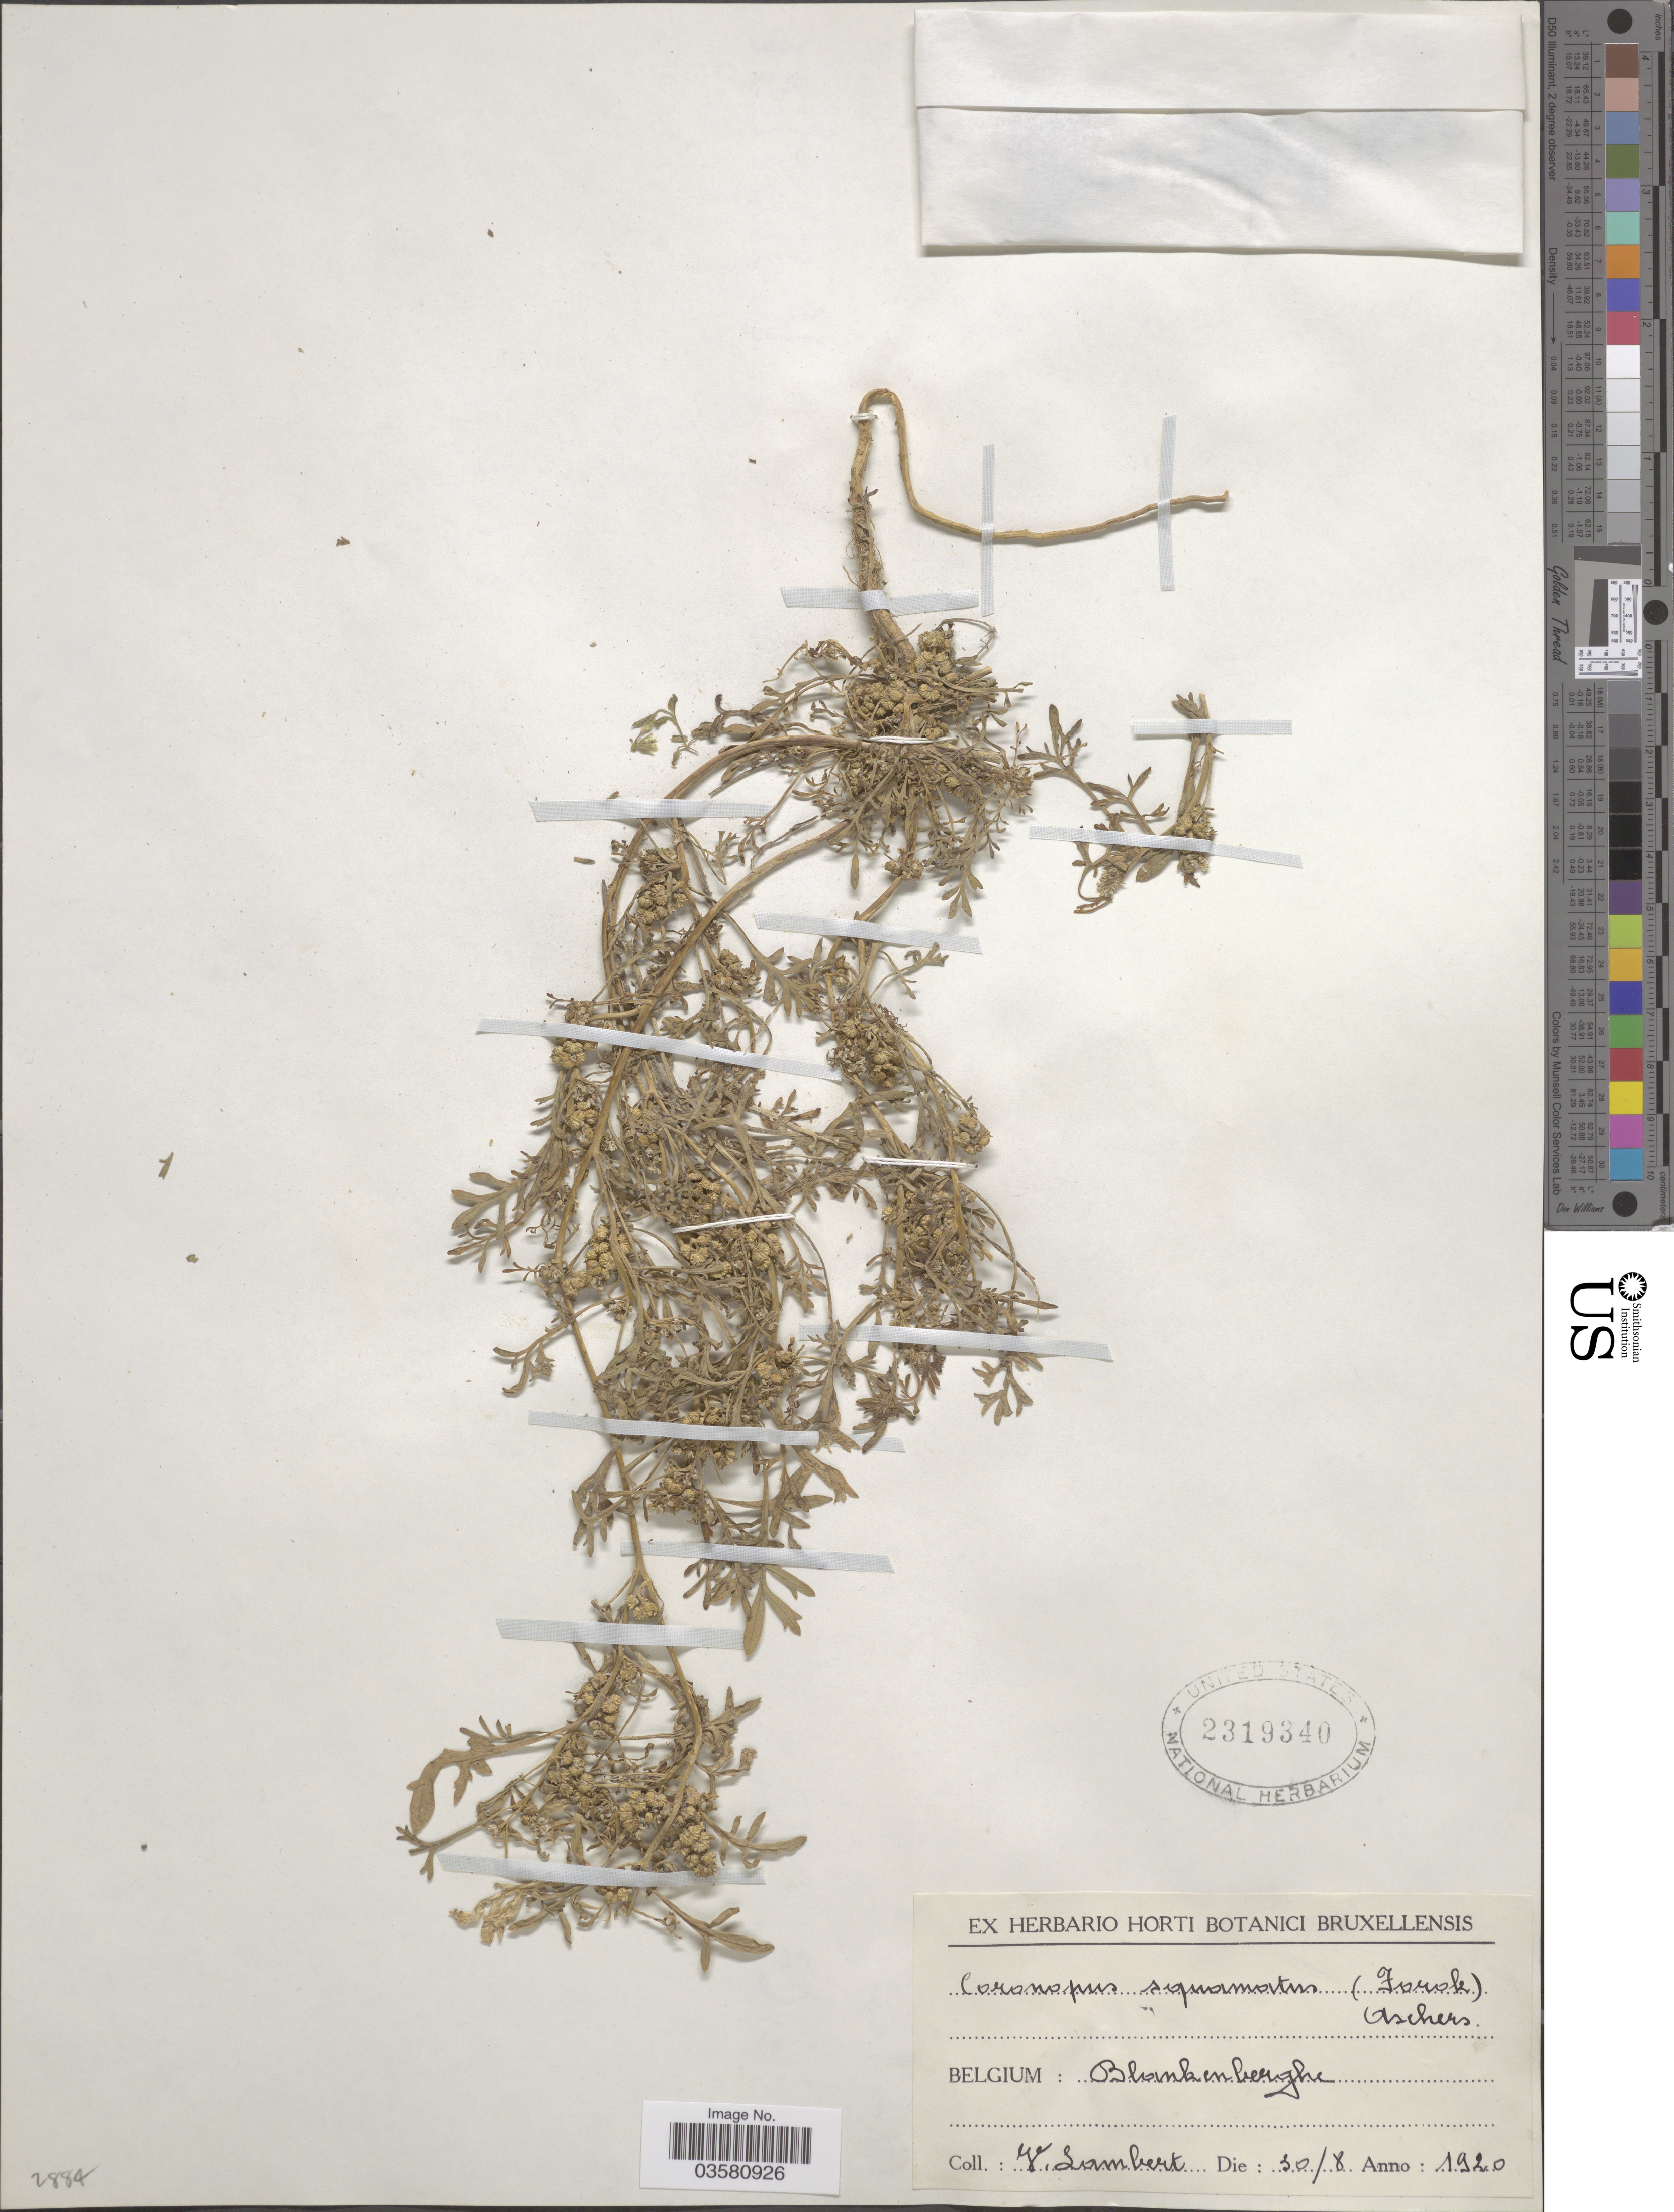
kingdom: Plantae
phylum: Tracheophyta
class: Magnoliopsida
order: Brassicales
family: Brassicaceae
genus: Lepidium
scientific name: Lepidium coronopus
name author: (L.) Al-Shehbaz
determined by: Strong, M. T., (US), Smithsonian Institution - National Museum of Natural History (UNITED STATES)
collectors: V. Lambert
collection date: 1920-08-30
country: Belgium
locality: Blankenberghe.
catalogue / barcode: US 2319340